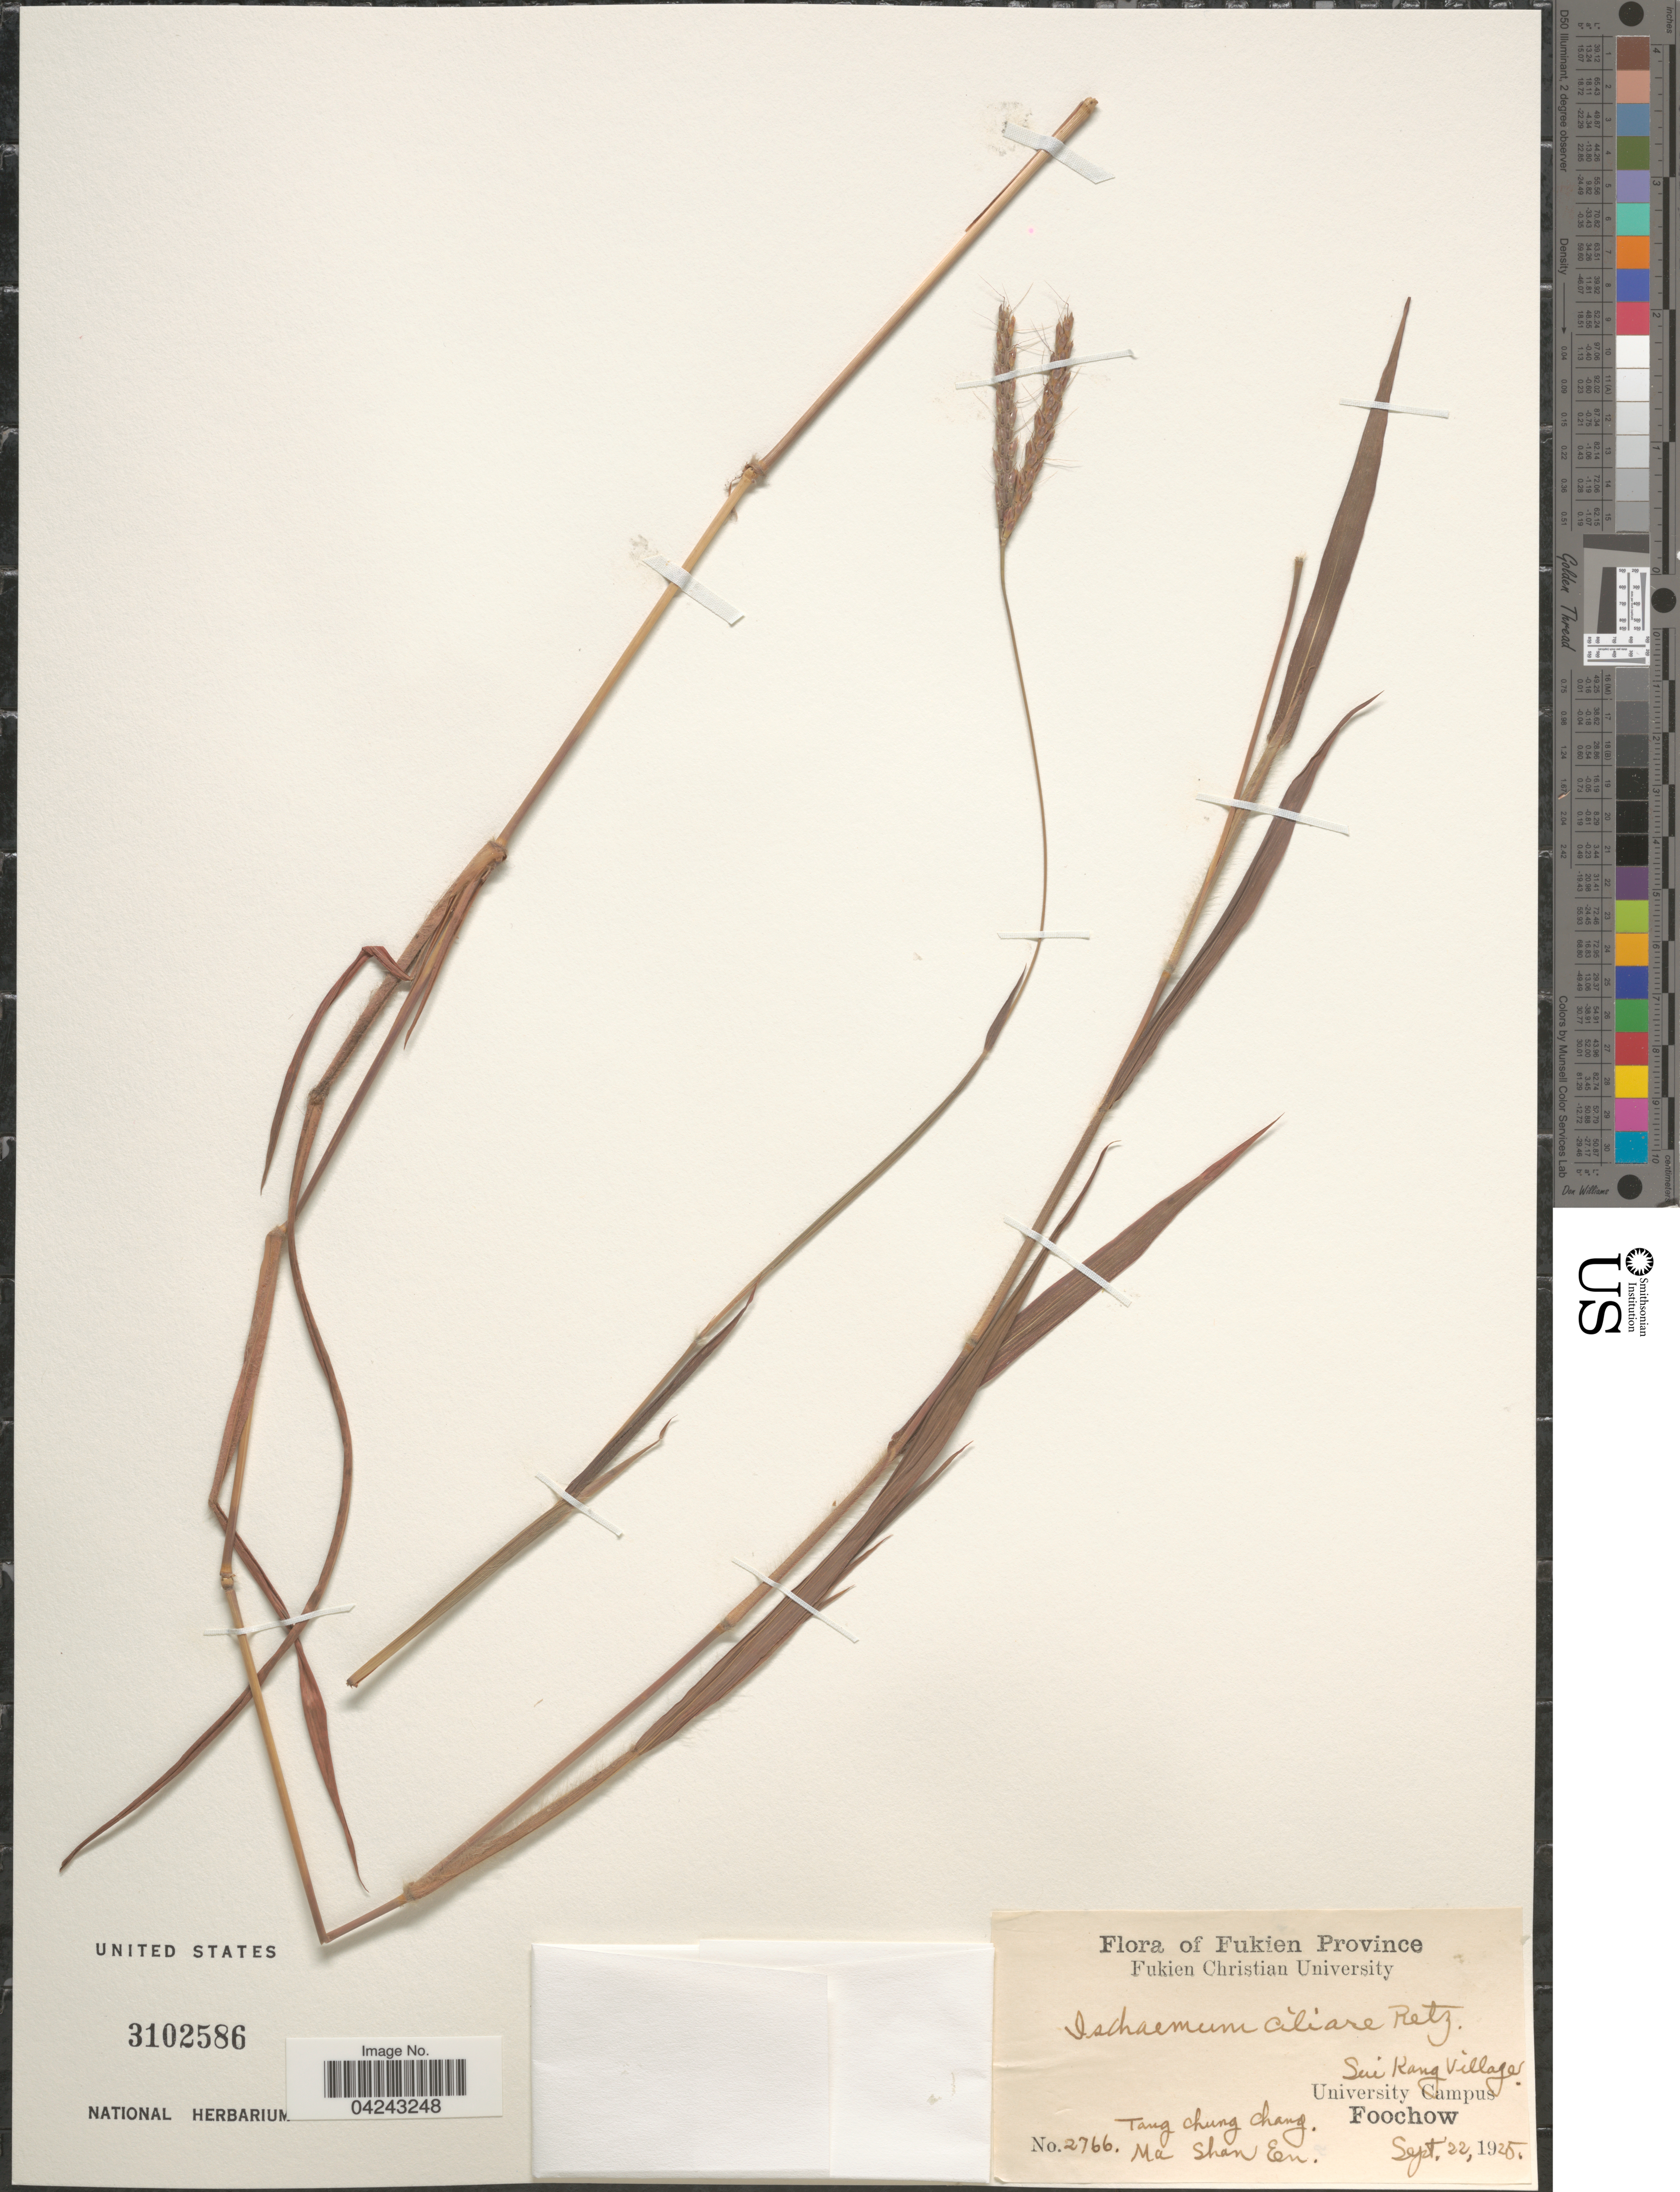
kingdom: Plantae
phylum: Tracheophyta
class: Liliopsida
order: Poales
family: Poaceae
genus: Ischaemum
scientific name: Ischaemum ciliare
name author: Retz.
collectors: T. C. Chang & M. En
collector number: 2766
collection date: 1925-09-22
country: China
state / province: Fujian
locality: Fukien Province. Siu Kang Village. University Campus. Foochow.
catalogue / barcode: US 3102586